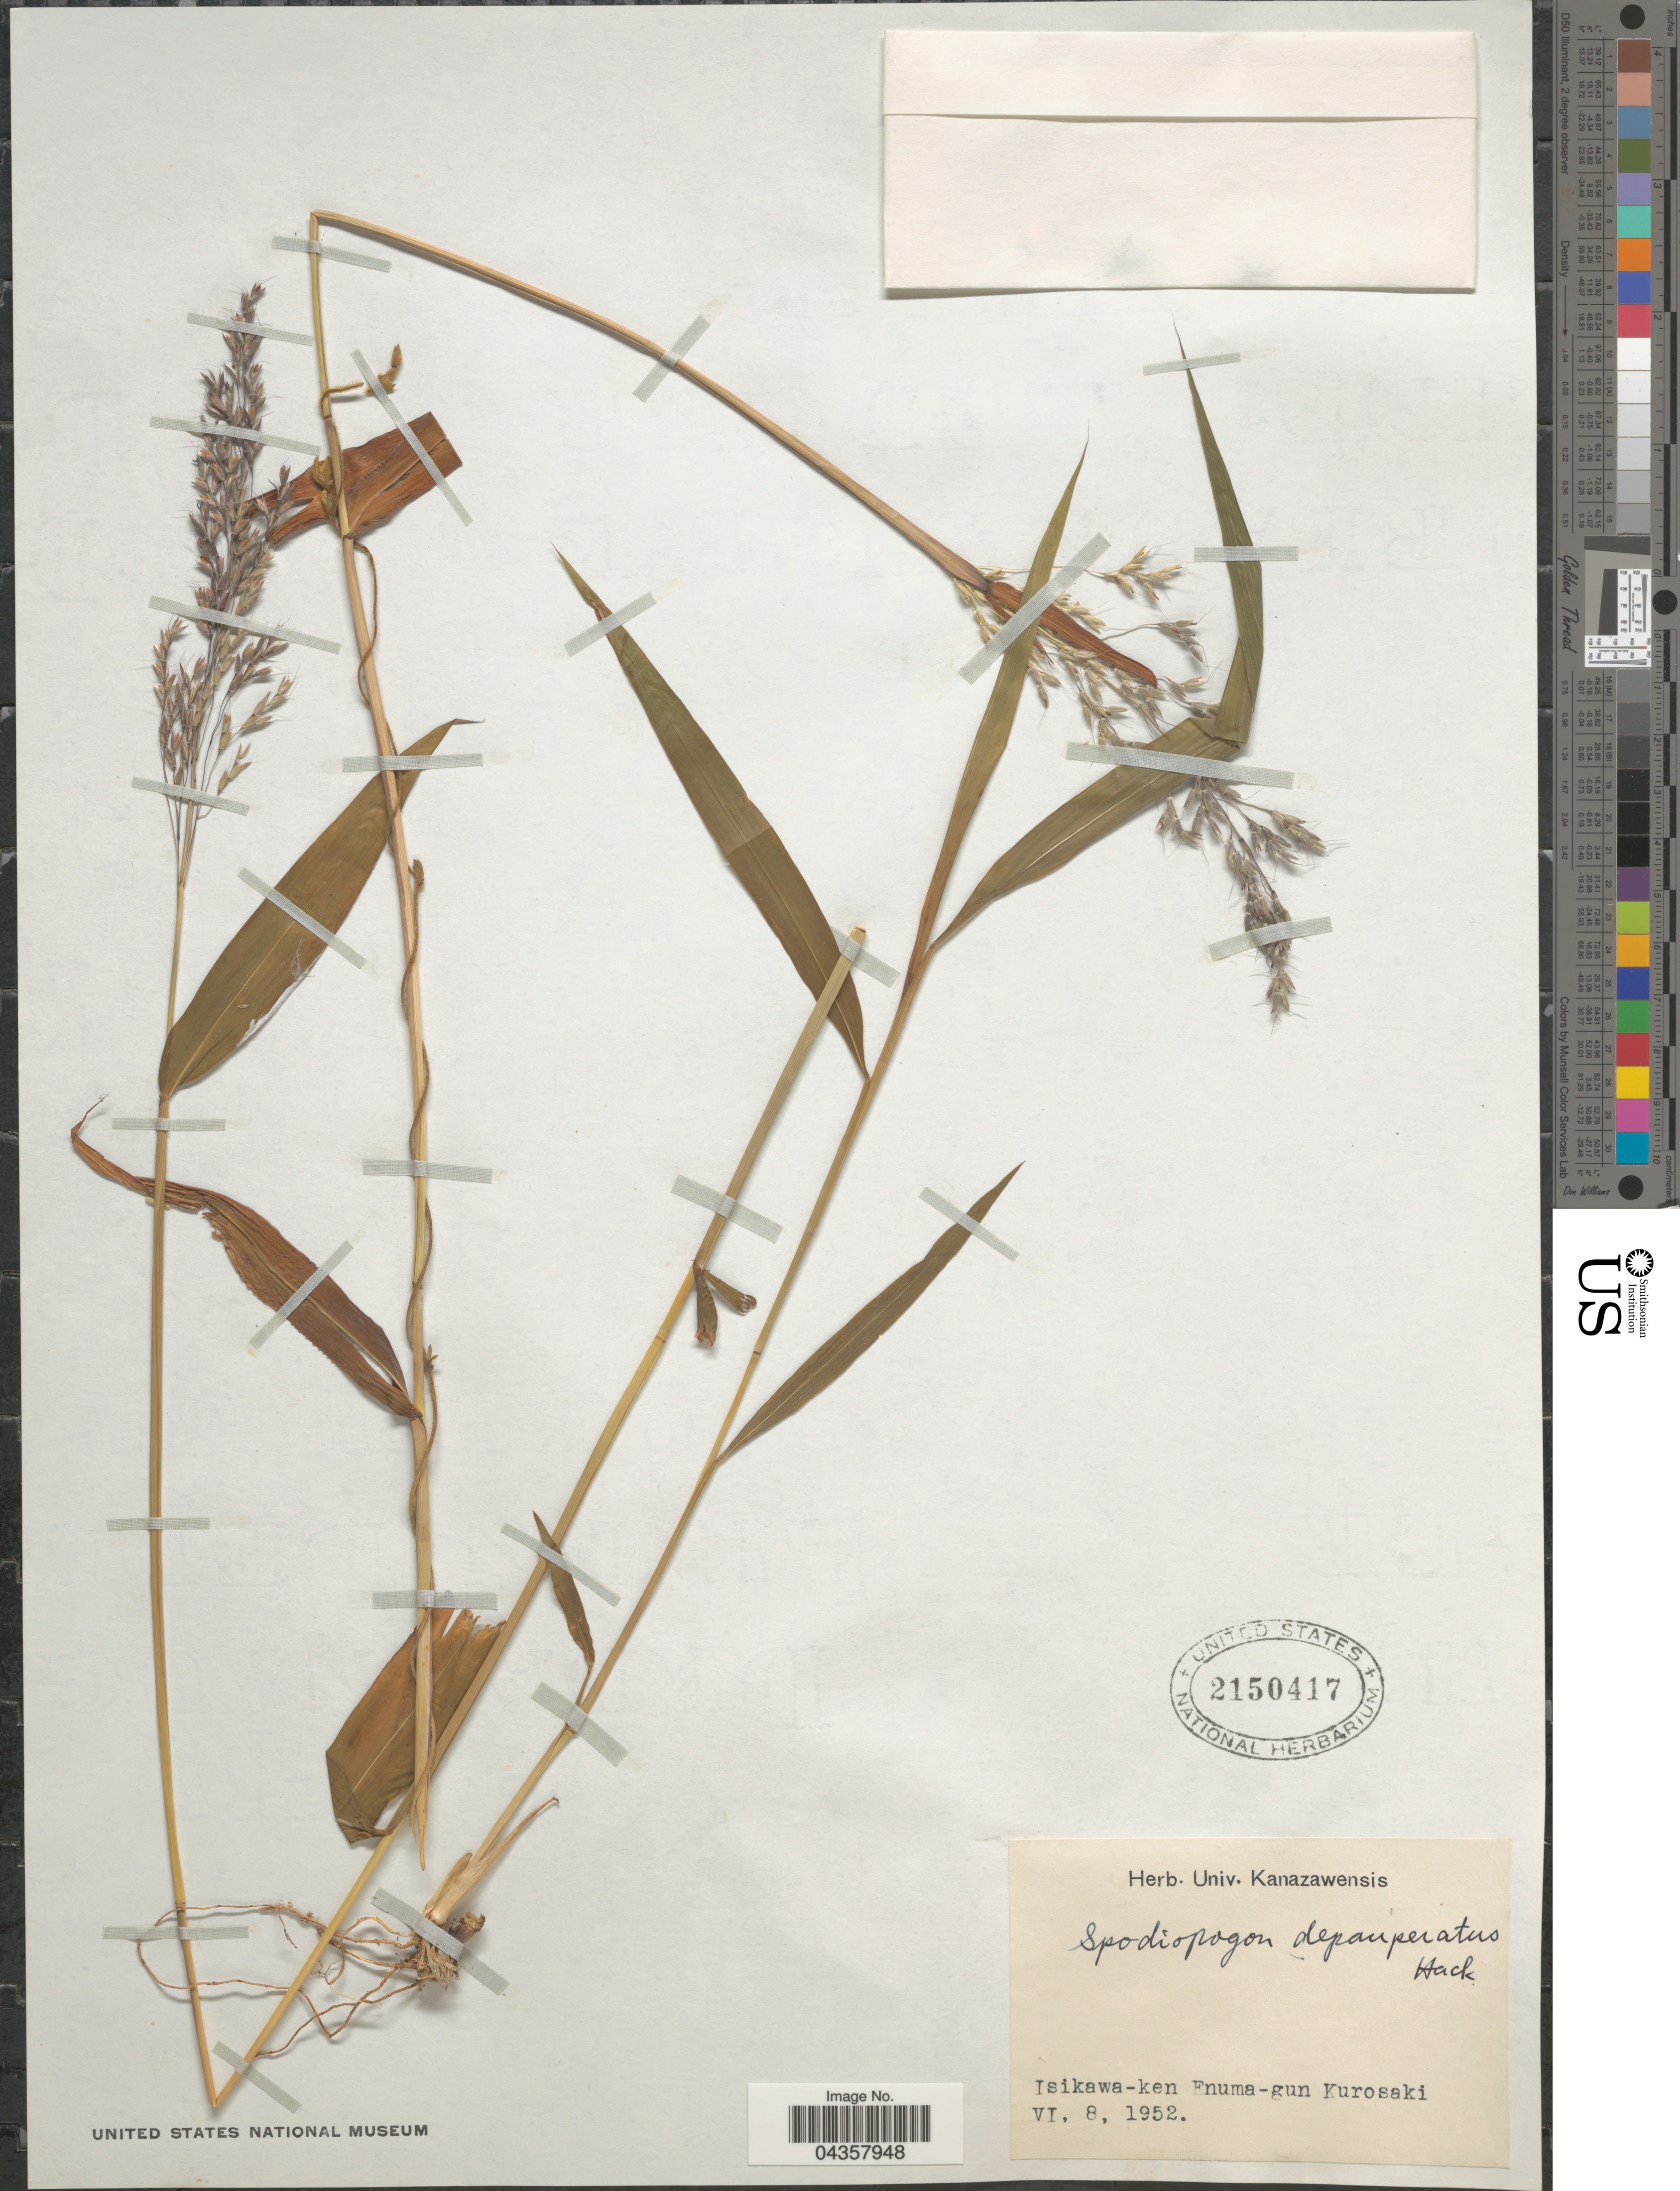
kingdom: Plantae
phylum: Tracheophyta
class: Liliopsida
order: Poales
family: Poaceae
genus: Spodiopogon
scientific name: Spodiopogon depauperatus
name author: Hack.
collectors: Ex Herb. Univ. Kanazawensis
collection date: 1952-06-08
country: Japan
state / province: Isikawa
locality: Isikawa-ken Enuma-gun Kurosaki.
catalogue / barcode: US 2150417